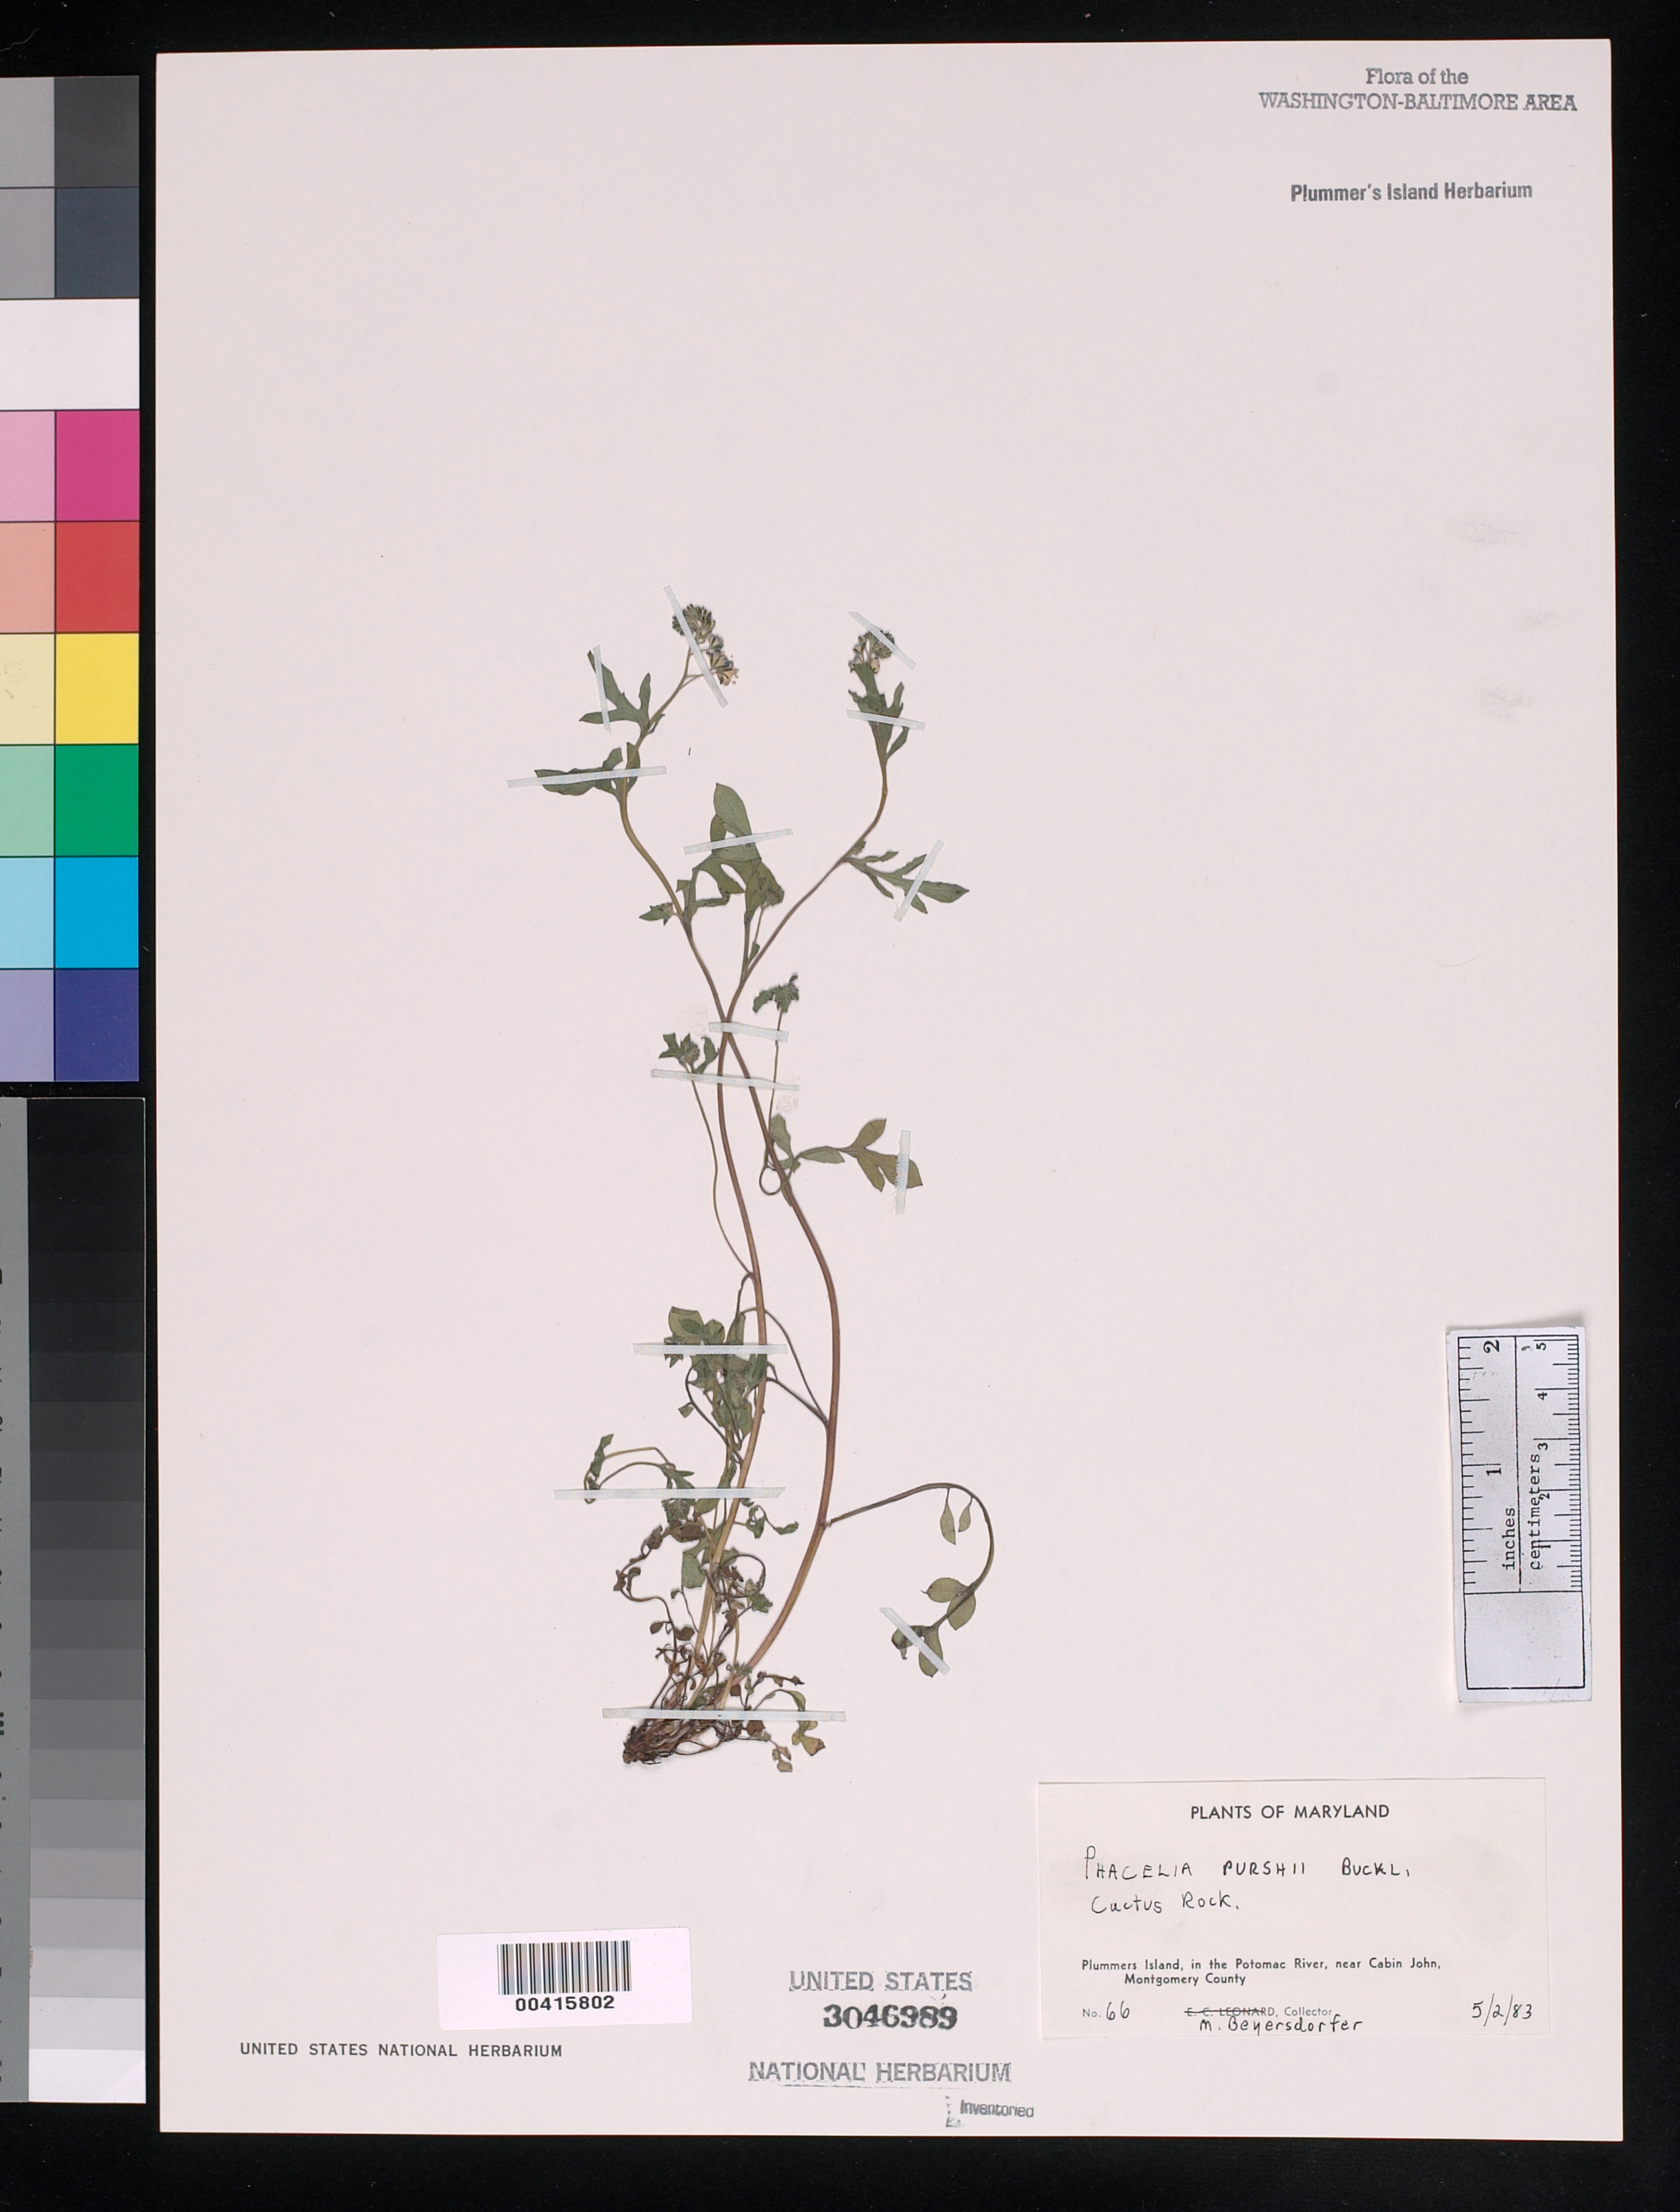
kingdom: Plantae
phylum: Tracheophyta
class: Magnoliopsida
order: Boraginales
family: Hydrophyllaceae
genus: Phacelia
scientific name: Phacelia purshii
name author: Buckley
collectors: M. Beyersdorfer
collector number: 66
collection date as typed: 02 May 1983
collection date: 1983-05-02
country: United States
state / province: Maryland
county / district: Montgomery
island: Plummers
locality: Plummer's Island; Cactus Rock C. & O. Canal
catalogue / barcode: US 3046989